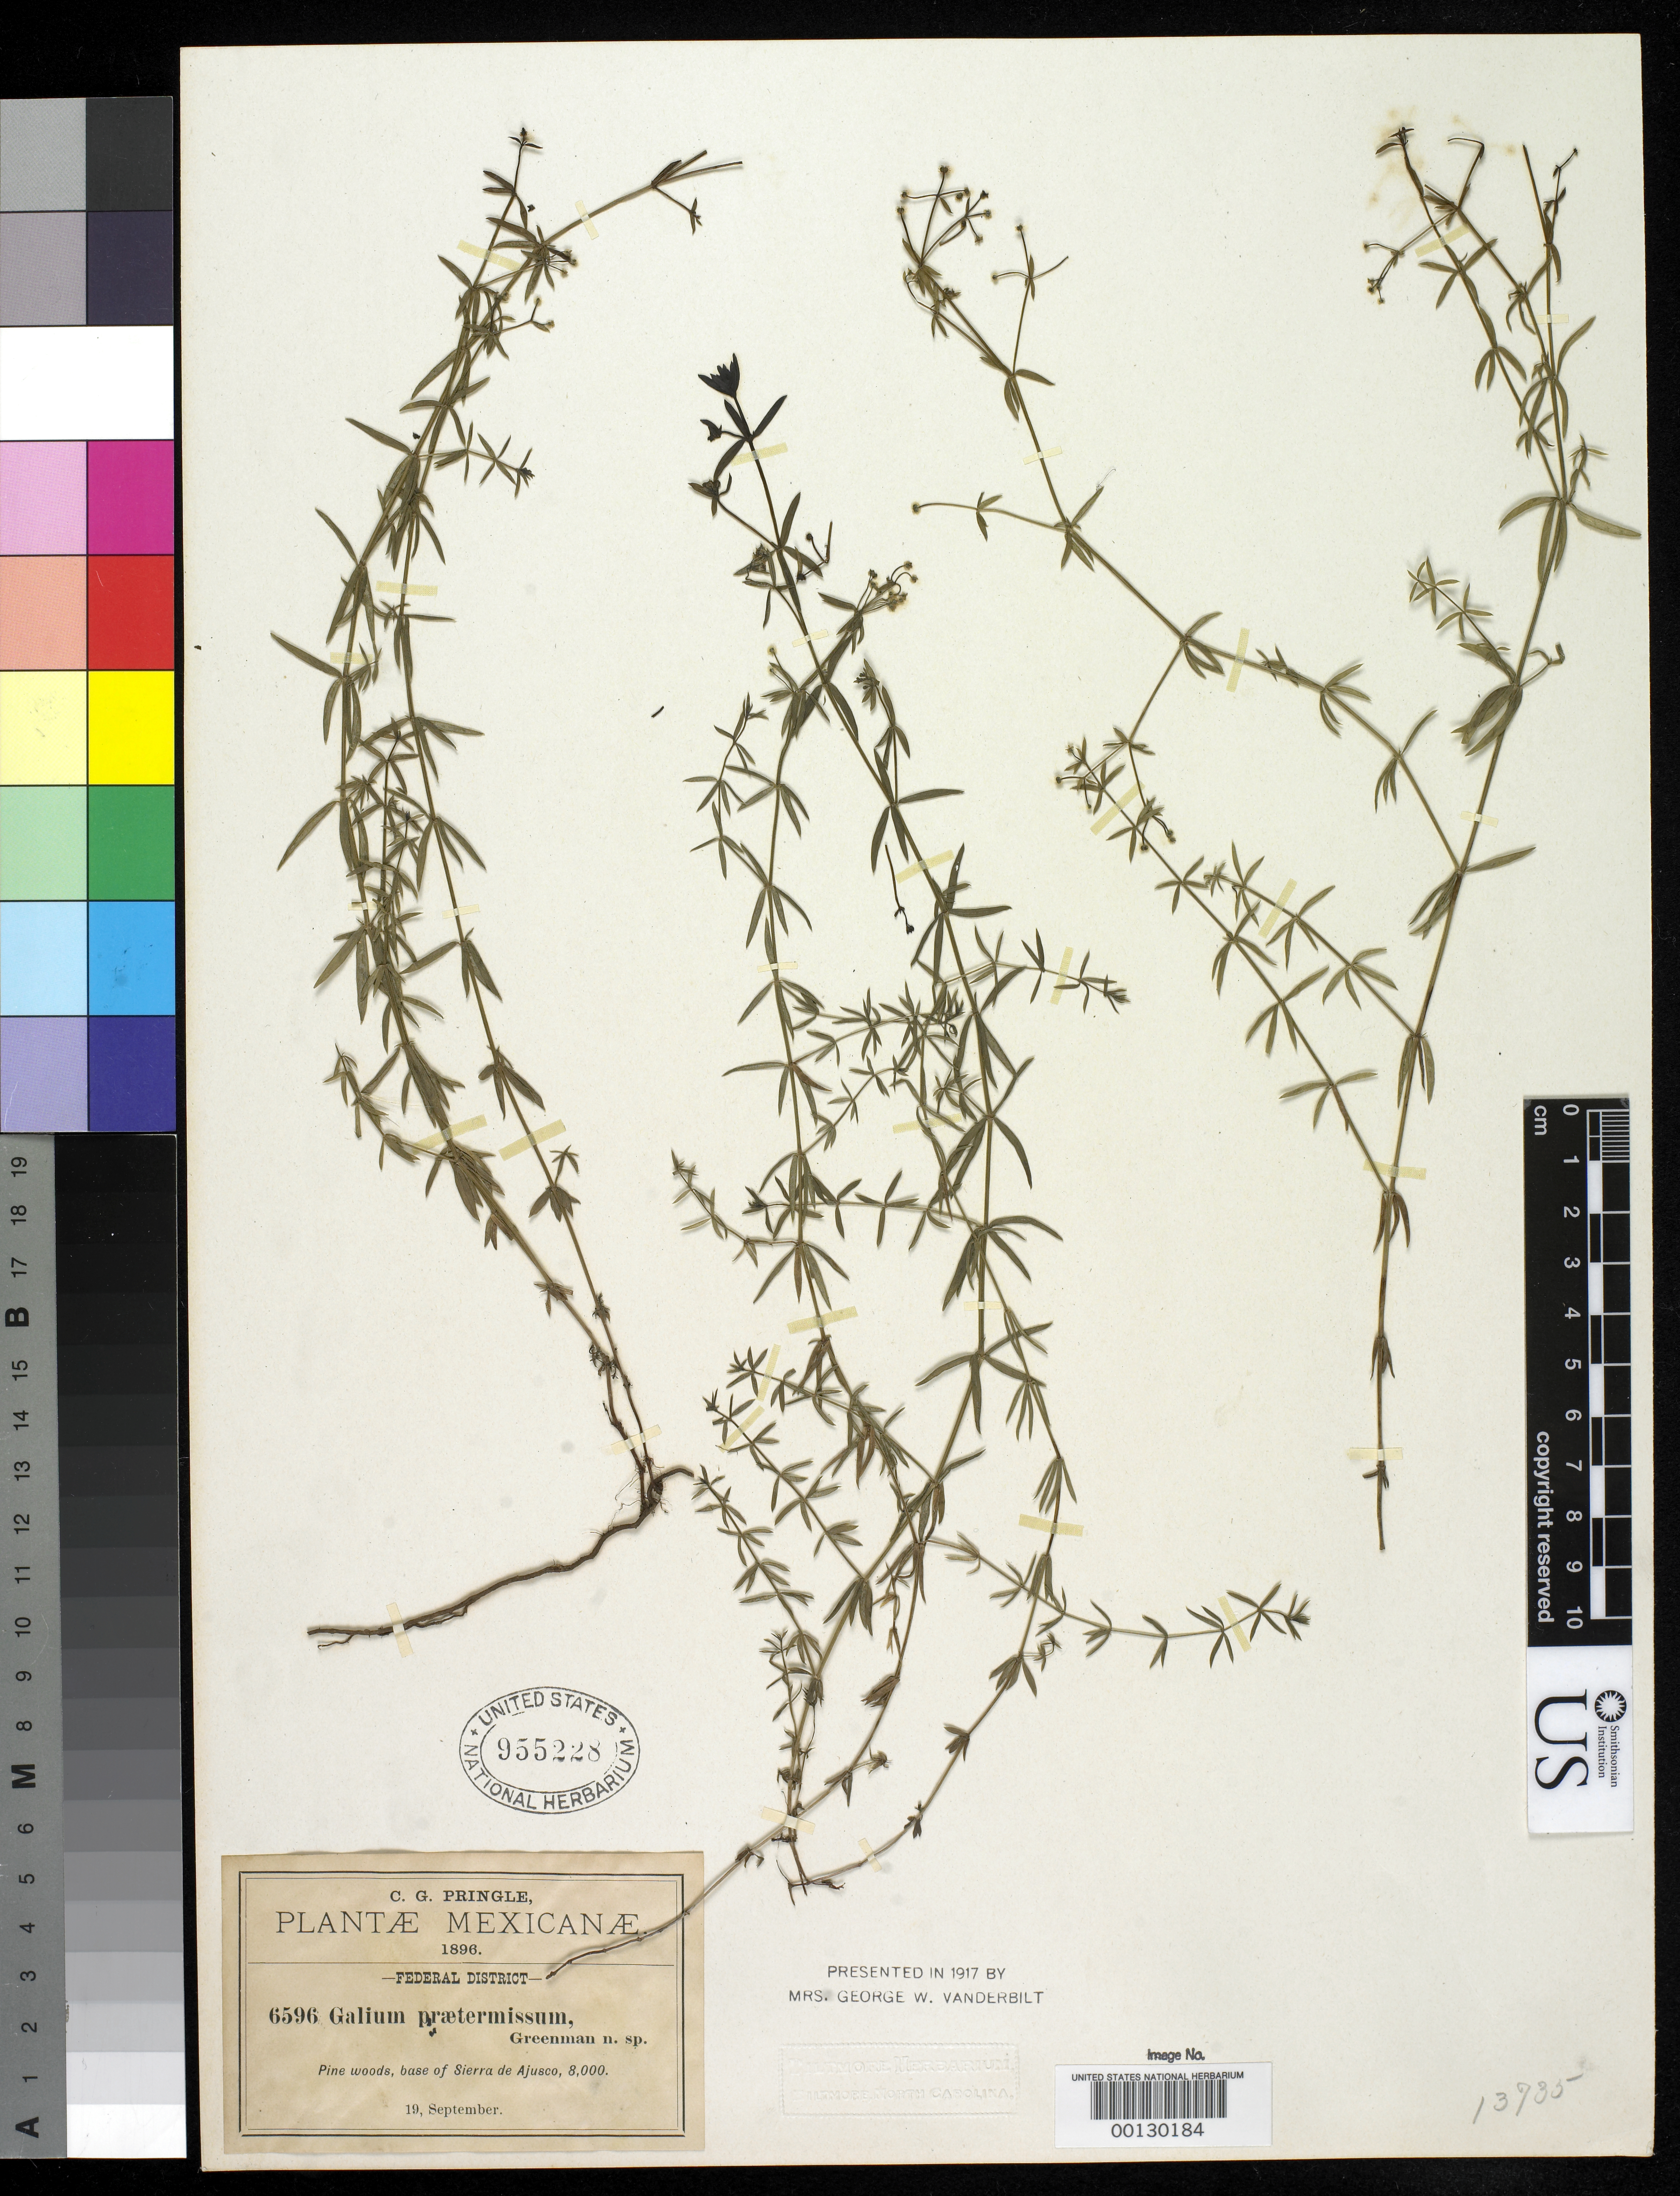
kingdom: Plantae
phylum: Tracheophyta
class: Magnoliopsida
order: Gentianales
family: Rubiaceae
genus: Galium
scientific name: Galium praetermissum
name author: Greenm.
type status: Isotype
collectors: C. G. Pringle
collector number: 6596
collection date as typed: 19 Sep 1896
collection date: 1896-09-19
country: Mexico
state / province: Distrito Federal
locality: Base of Sierra Ajasco.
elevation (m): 2438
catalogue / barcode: US 955228